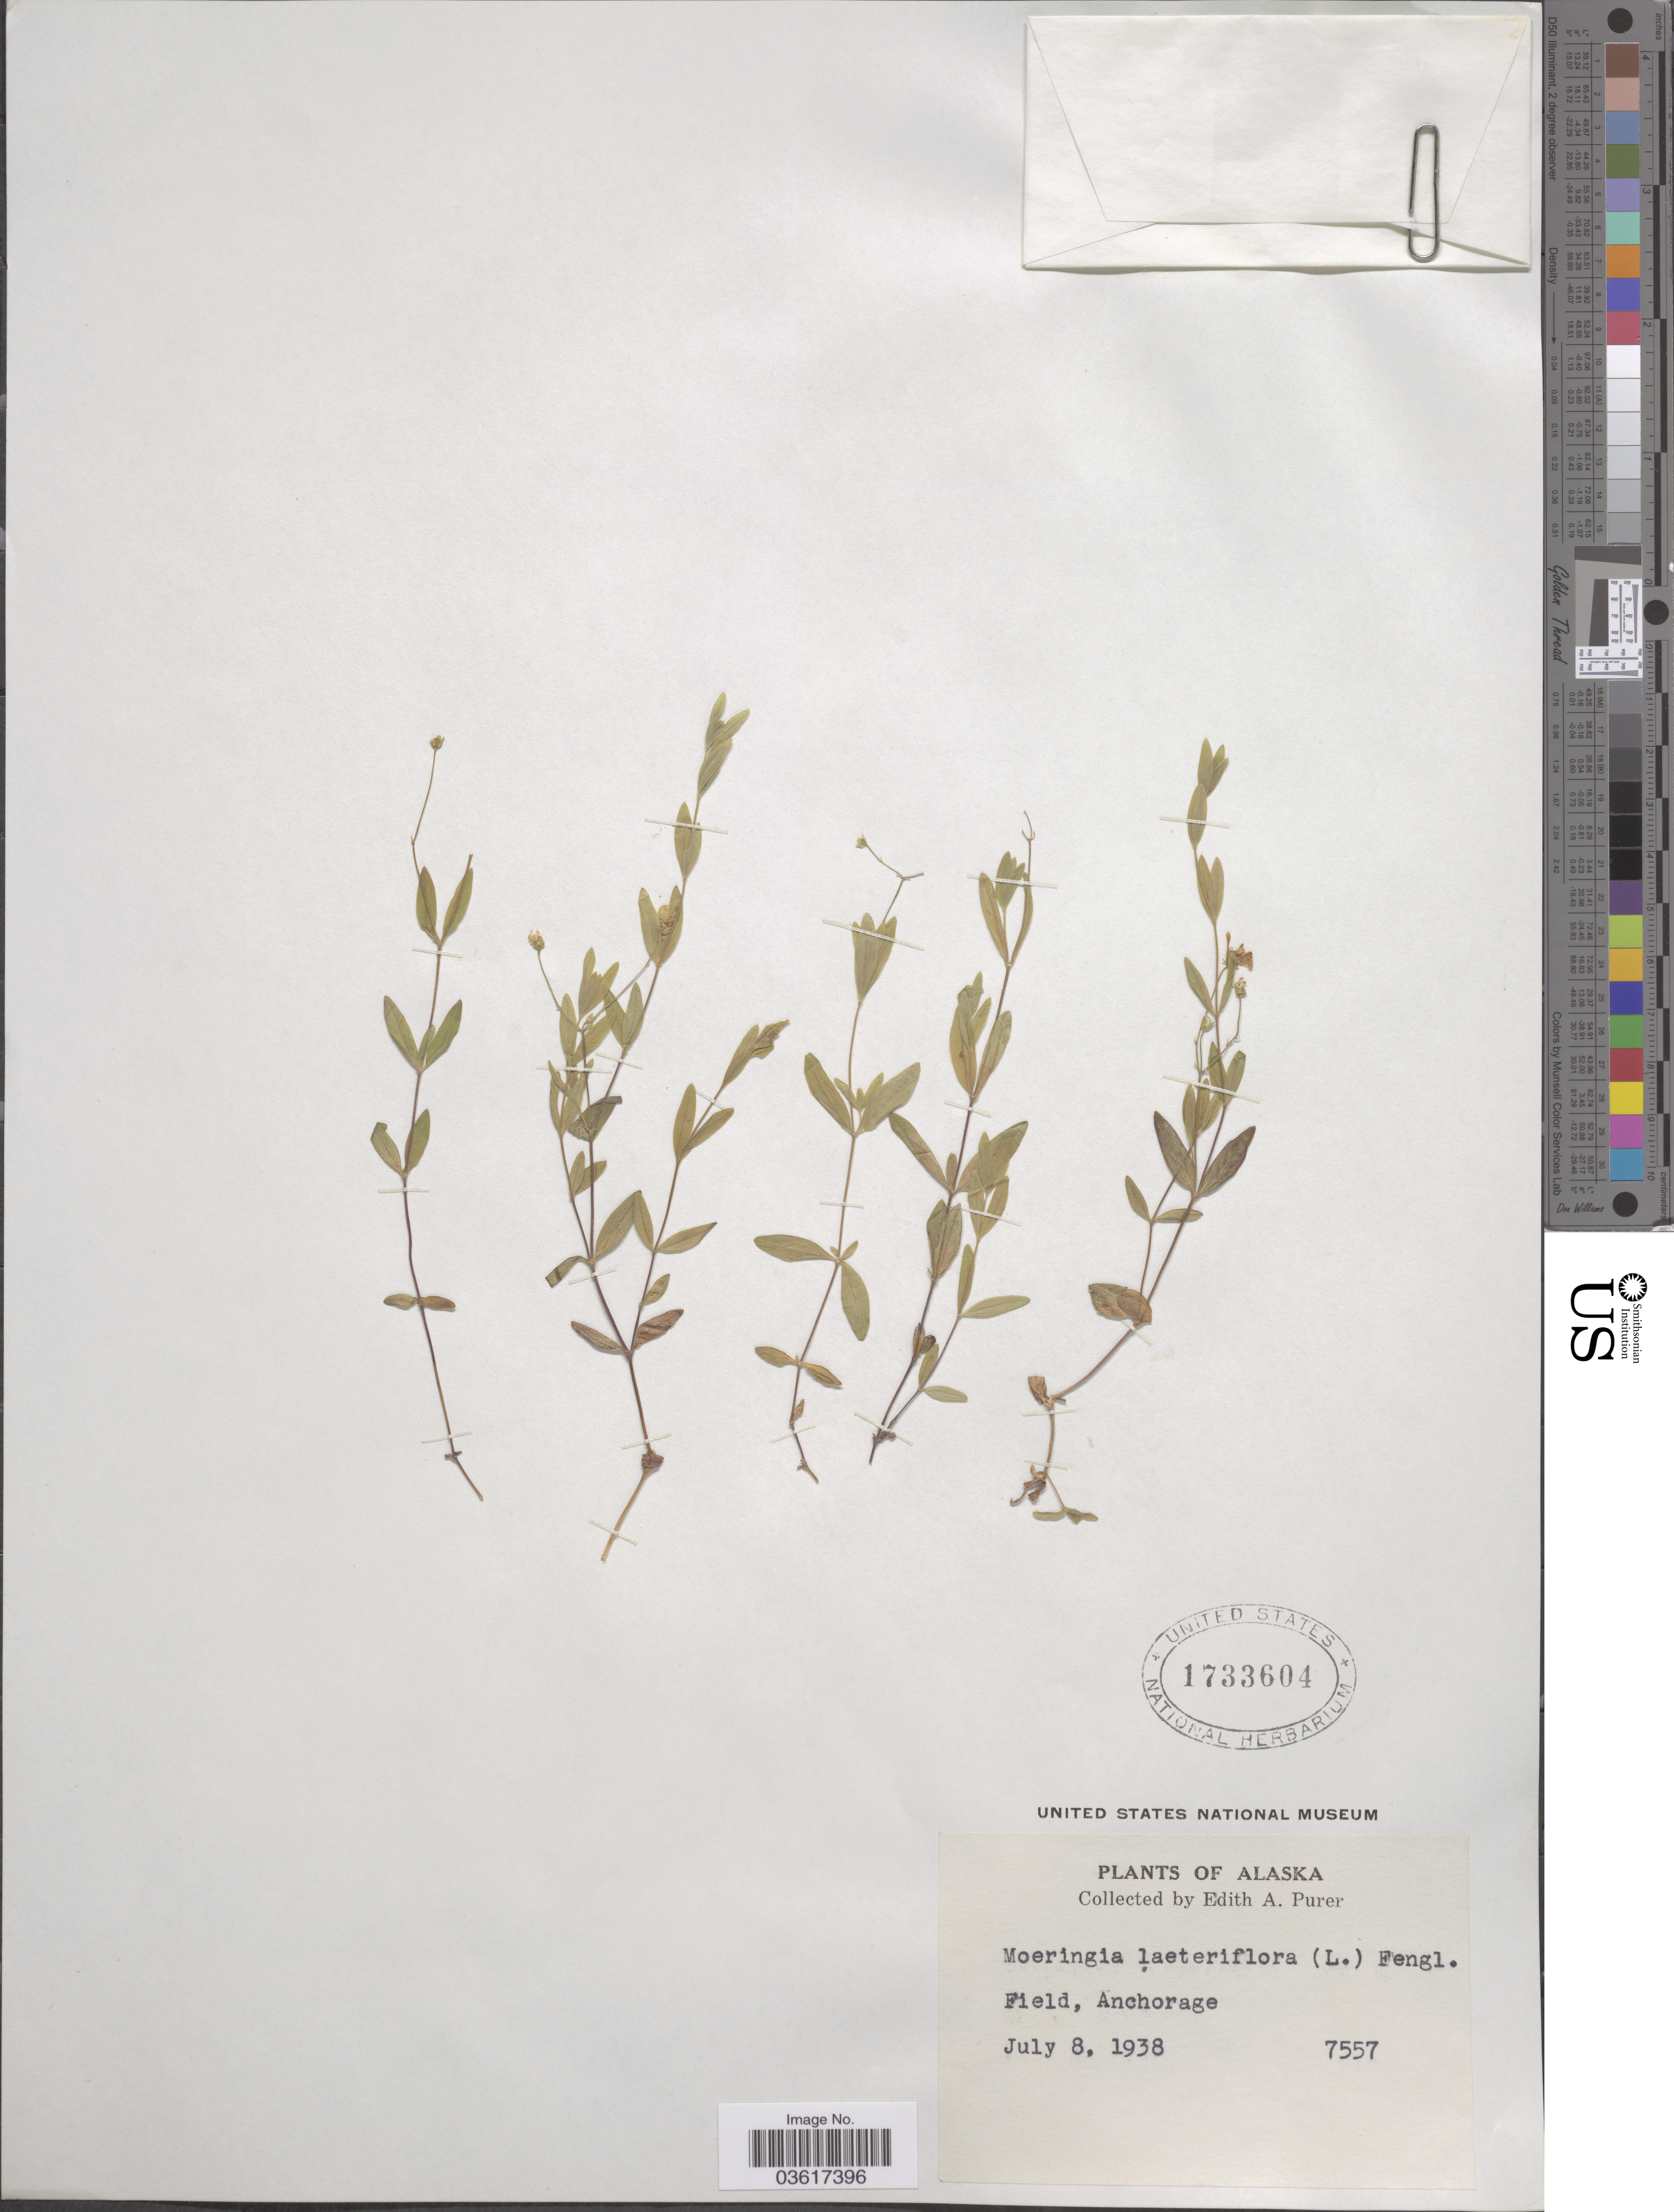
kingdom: Plantae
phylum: Tracheophyta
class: Magnoliopsida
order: Caryophyllales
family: Caryophyllaceae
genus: Moehringia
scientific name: Moehringia lateriflora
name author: (L.) Fenzl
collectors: E. Purer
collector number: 7557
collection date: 1938-07-08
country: United States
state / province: Alaska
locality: Field, Anchorage.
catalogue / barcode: US 1733604